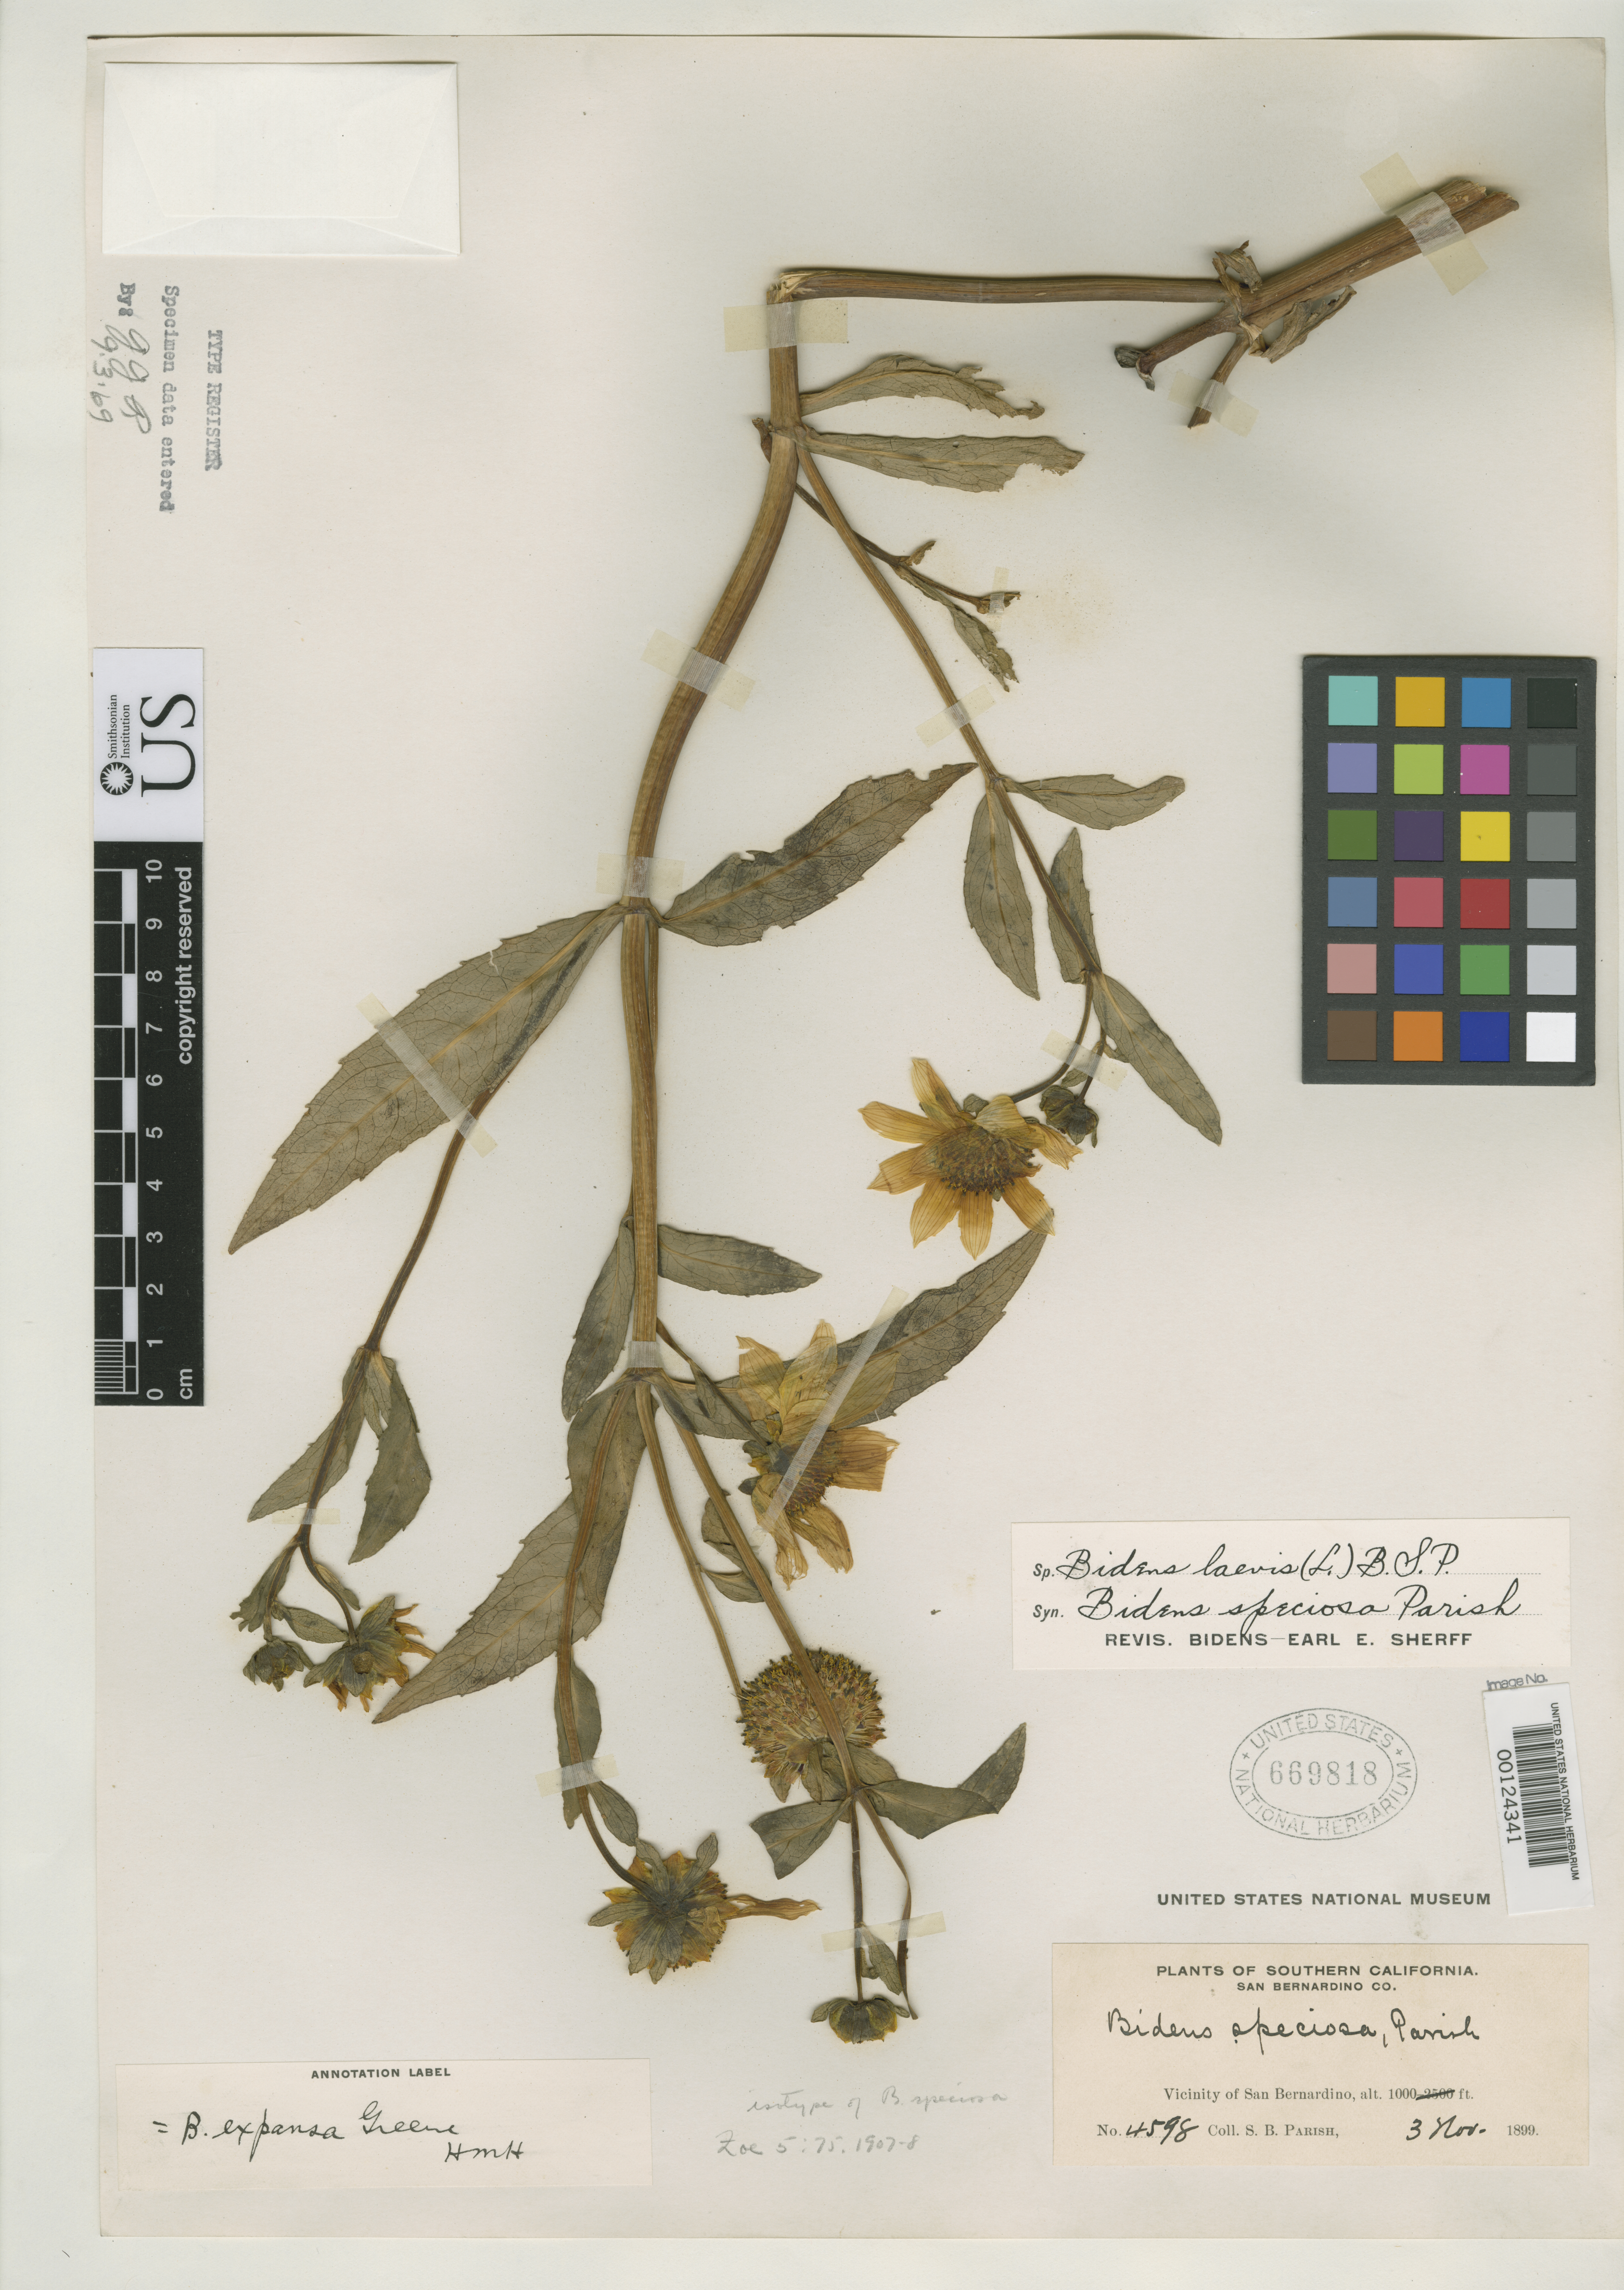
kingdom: Plantae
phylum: Tracheophyta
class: Magnoliopsida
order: Asterales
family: Asteraceae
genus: Bidens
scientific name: Bidens speciosa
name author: Parish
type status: Type Collection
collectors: S. B. Parish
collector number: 4598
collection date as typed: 03 Nov 1899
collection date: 1899-11-03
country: United States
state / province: California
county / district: San Bernardino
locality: San Bernardino.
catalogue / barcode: US 669818